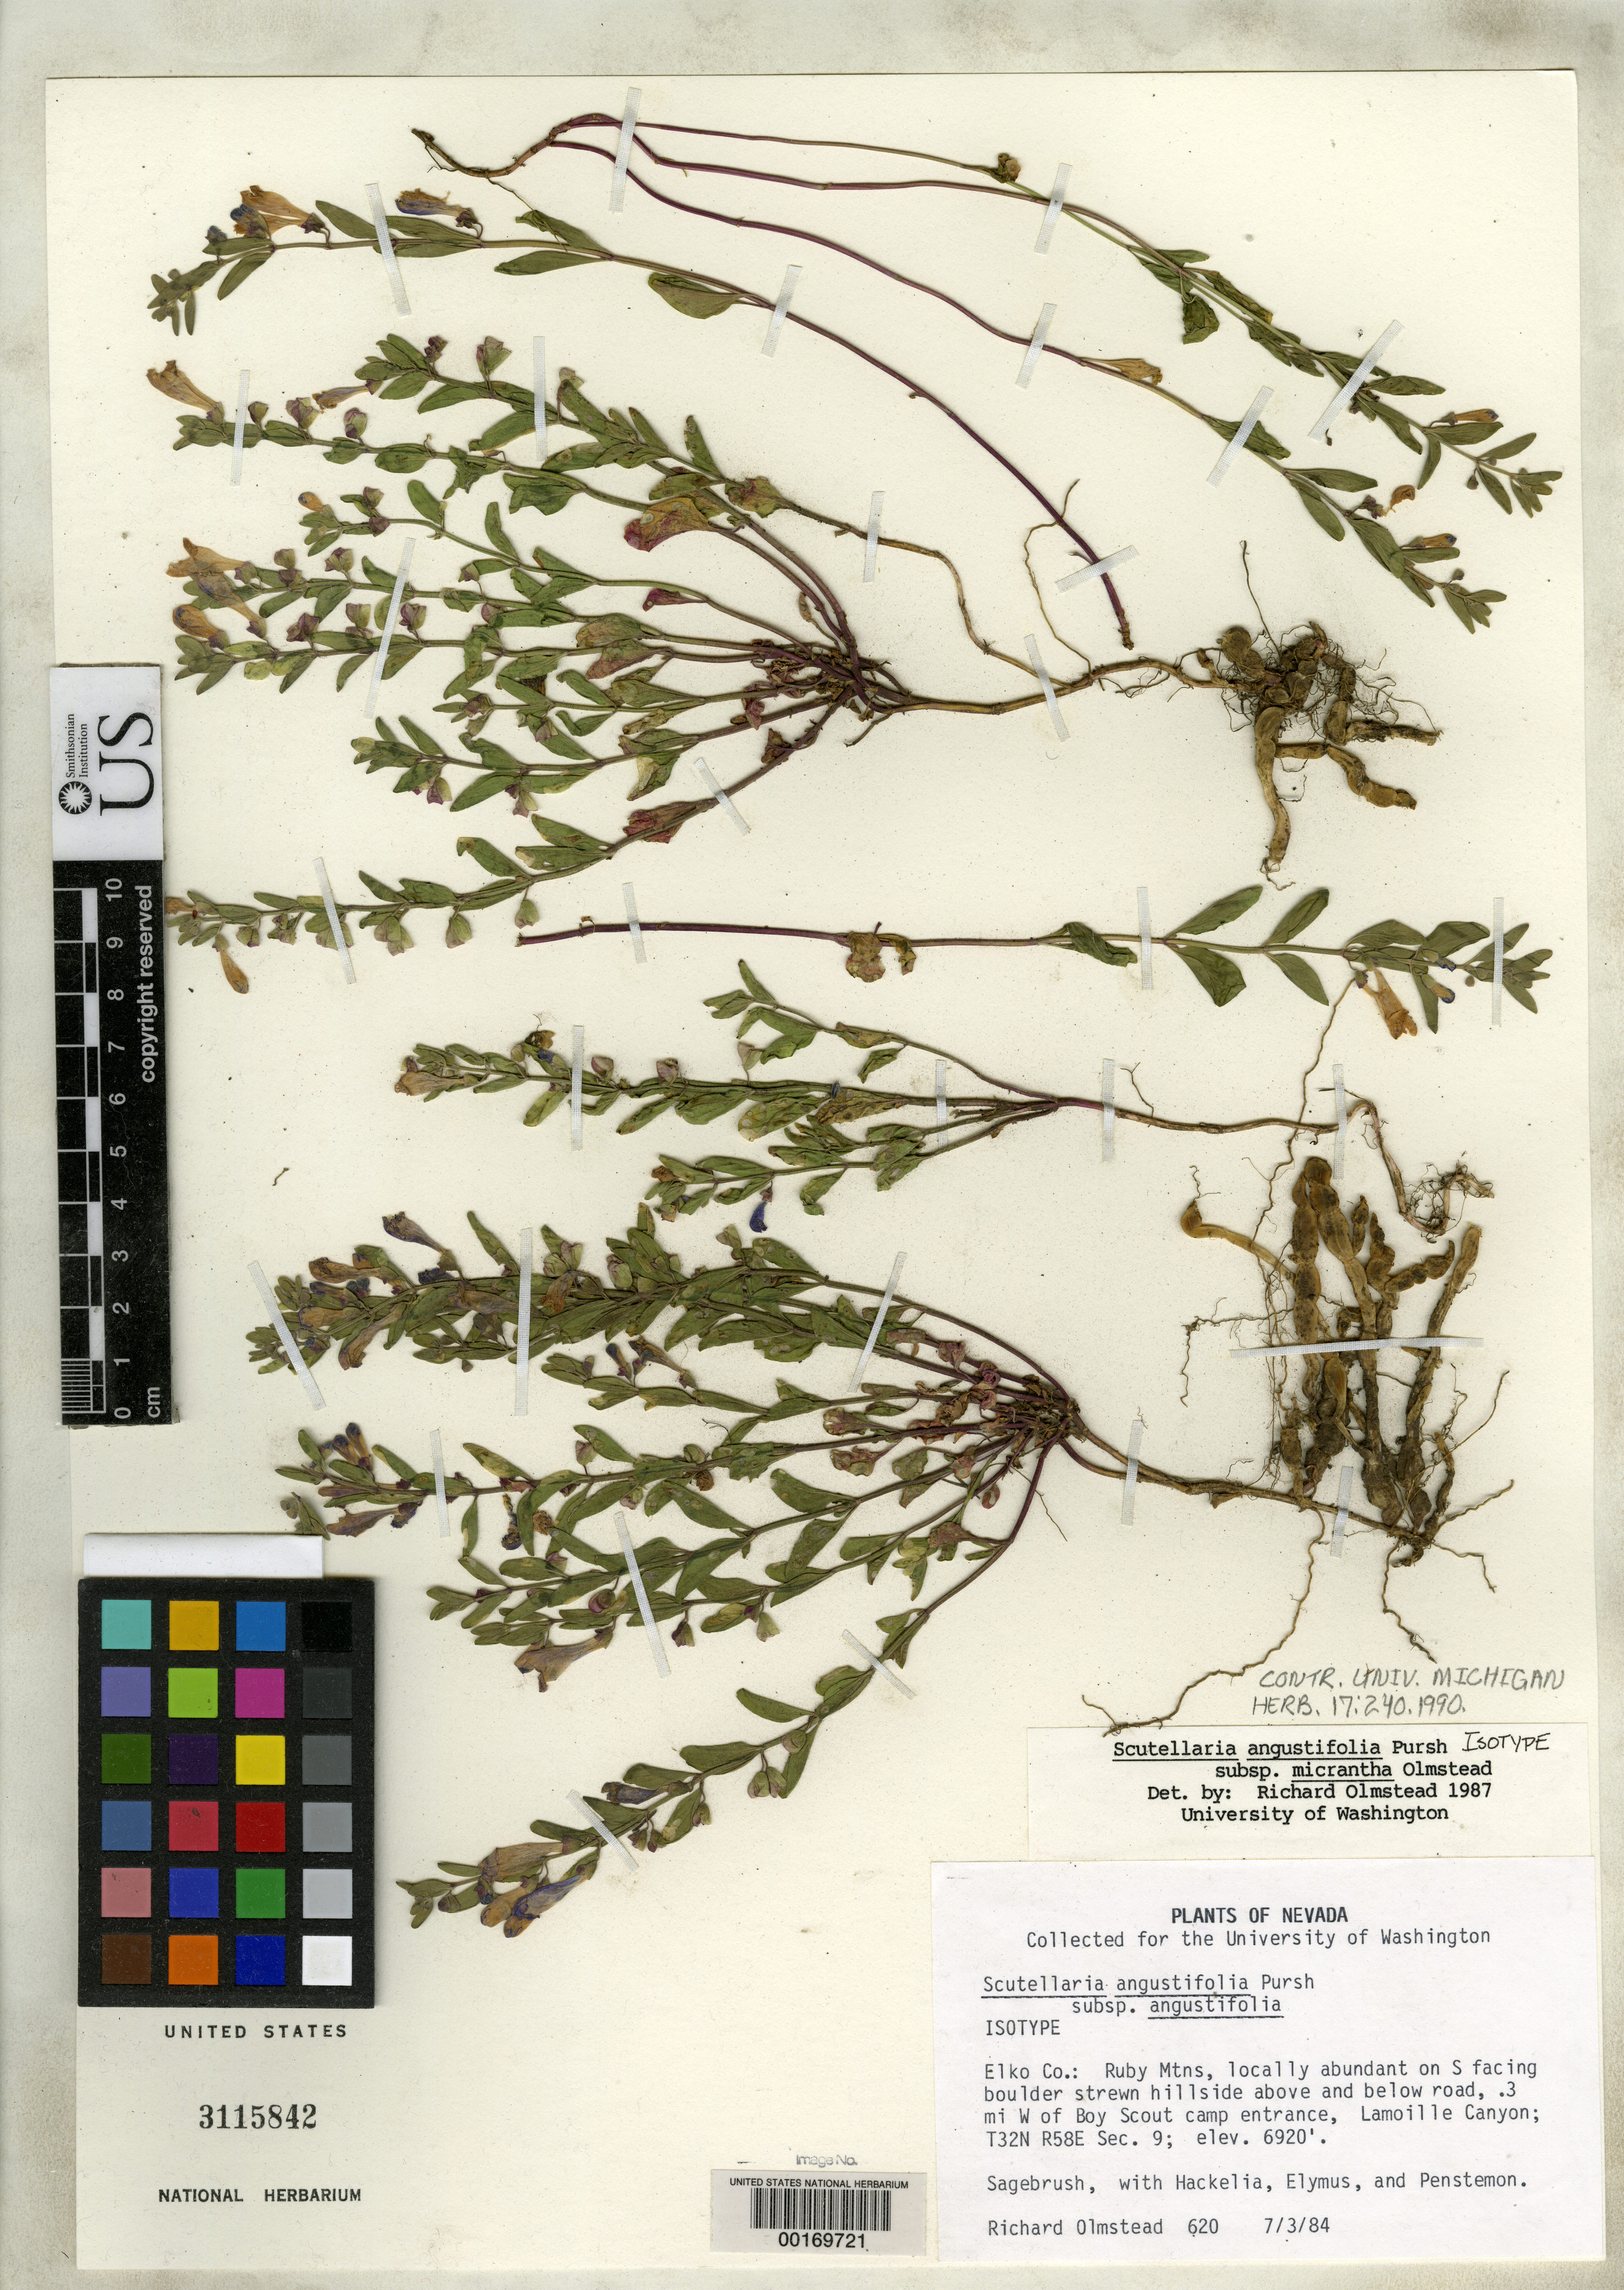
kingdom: Plantae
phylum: Tracheophyta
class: Magnoliopsida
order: Lamiales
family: Lamiaceae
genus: Scutellaria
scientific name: Scutellaria angustifolia subsp. micrantha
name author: Olmstead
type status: Isotype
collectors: R. Olmstead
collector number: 620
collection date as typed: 07 Mar 1984 or 03 Jul 1984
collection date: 1984-03-07 or 1984-07-03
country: United States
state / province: Nevada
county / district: Elko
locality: Ruby Mountains, Lamoille Canyon, S facing boulder strewn hillside above & below road, .3 mi W of Boy Scout camp entrance.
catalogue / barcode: US 3115842